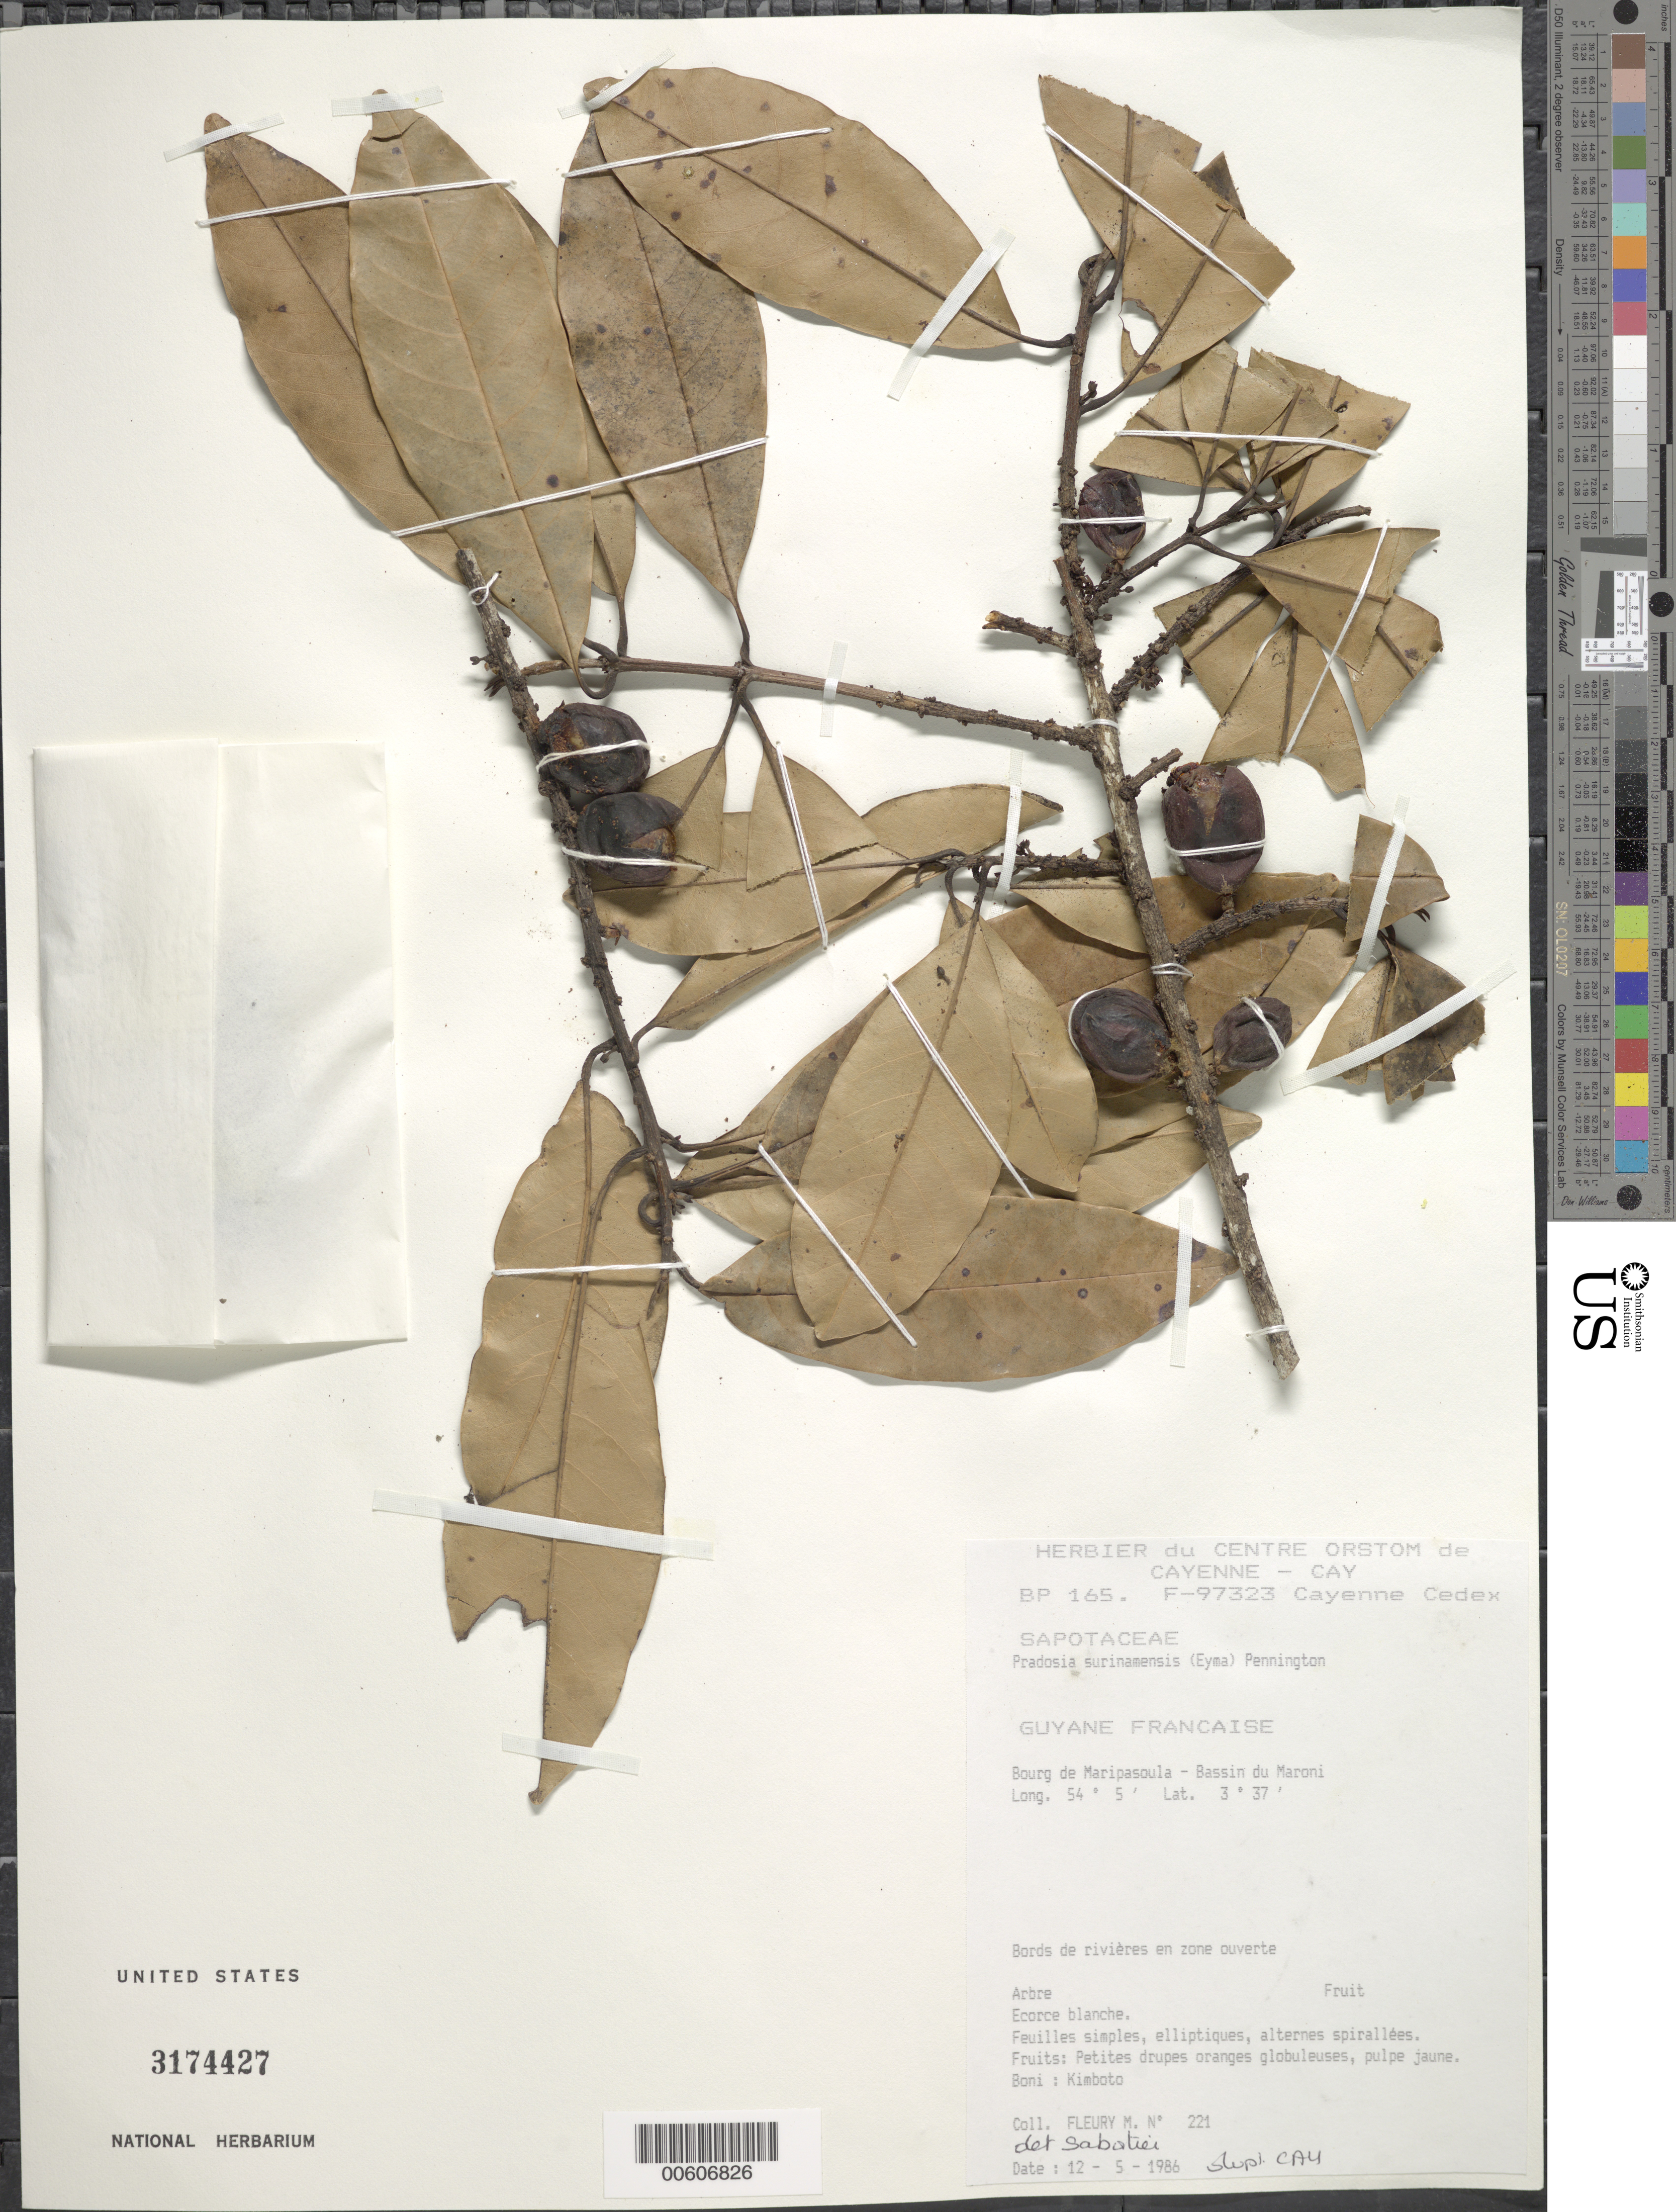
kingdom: Plantae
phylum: Tracheophyta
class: Magnoliopsida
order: Ericales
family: Sapotaceae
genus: Pradosia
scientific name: Pradosia surinamensis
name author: (Eyma) T.D. Penn.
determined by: Sabatier, D.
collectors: M. Fleury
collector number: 221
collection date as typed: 12-May-86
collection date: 1986-05-12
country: French Guiana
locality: Bourg de Maripasoula - Bassin du Maroni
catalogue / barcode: US 3174427